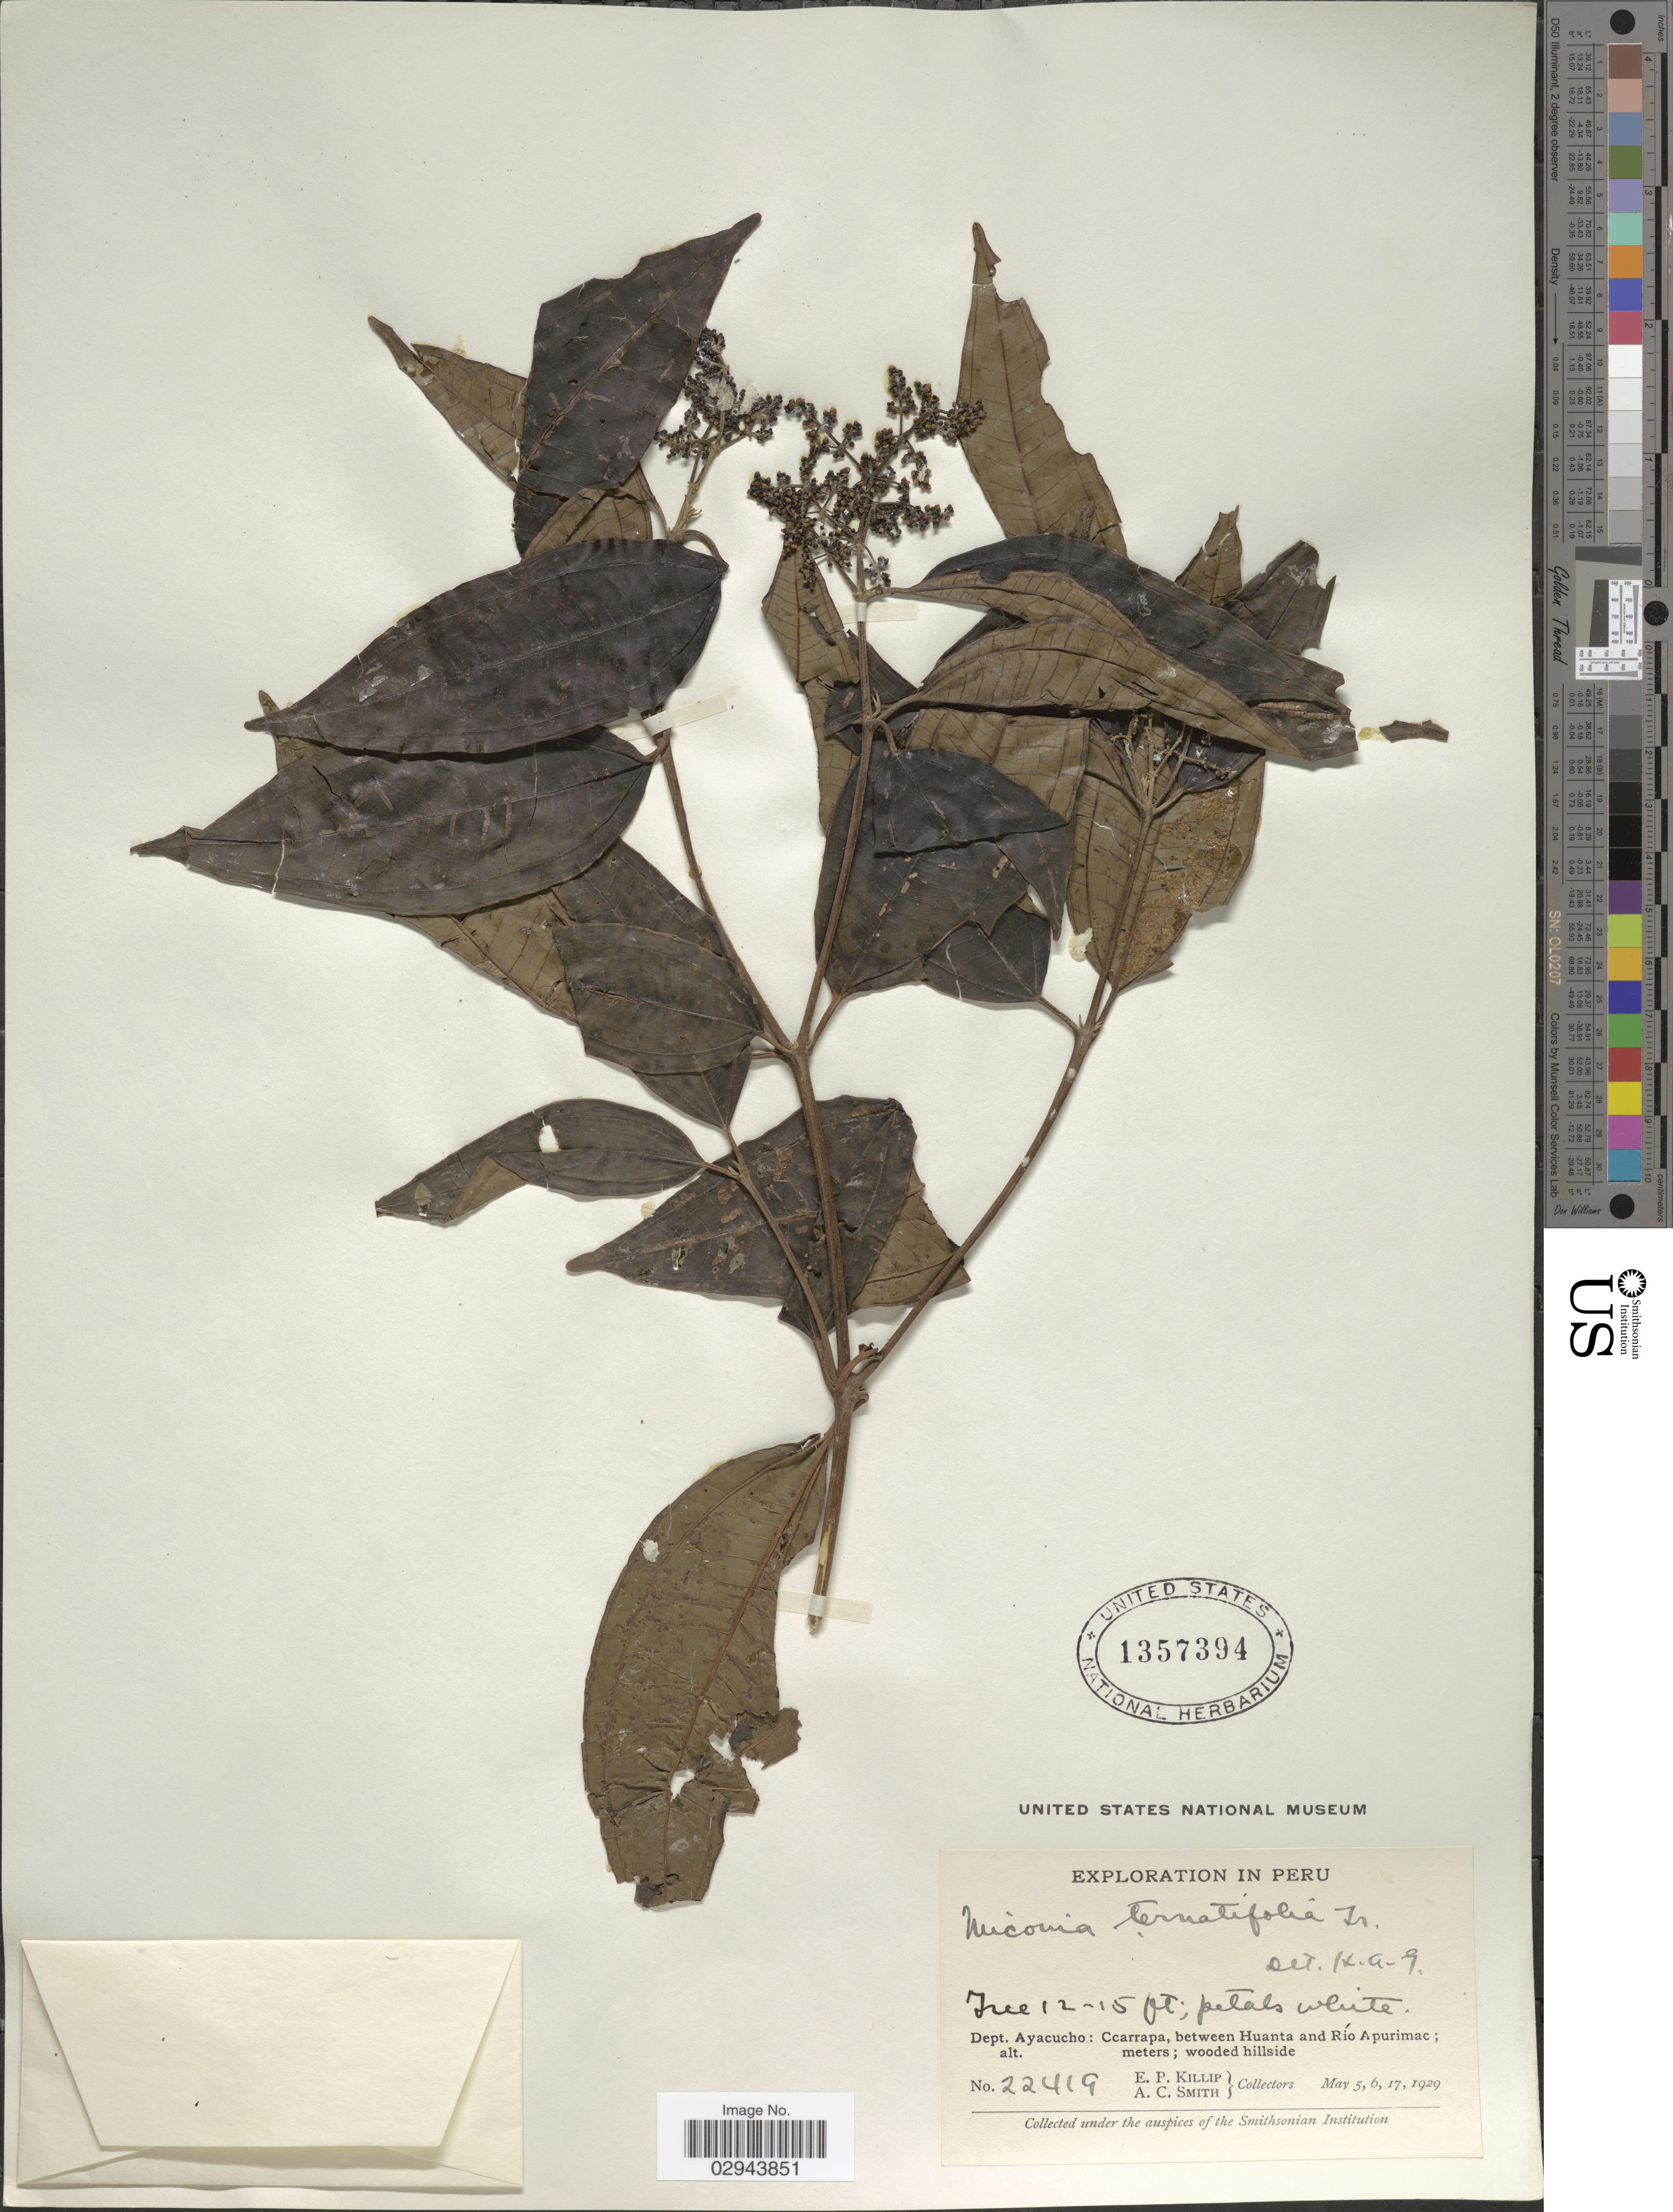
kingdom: Plantae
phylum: Tracheophyta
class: Magnoliopsida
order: Myrtales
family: Melastomataceae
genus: Miconia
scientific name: Miconia ternatifolia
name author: Triana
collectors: E. P. Killip & A. C. Smith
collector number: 22419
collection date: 1929-05-05/1929-05-17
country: Peru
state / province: Ayacucho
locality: Dept. Ayacucho: Ccarrapa, between Huanta and Río Apurimac.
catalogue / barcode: US 1357394